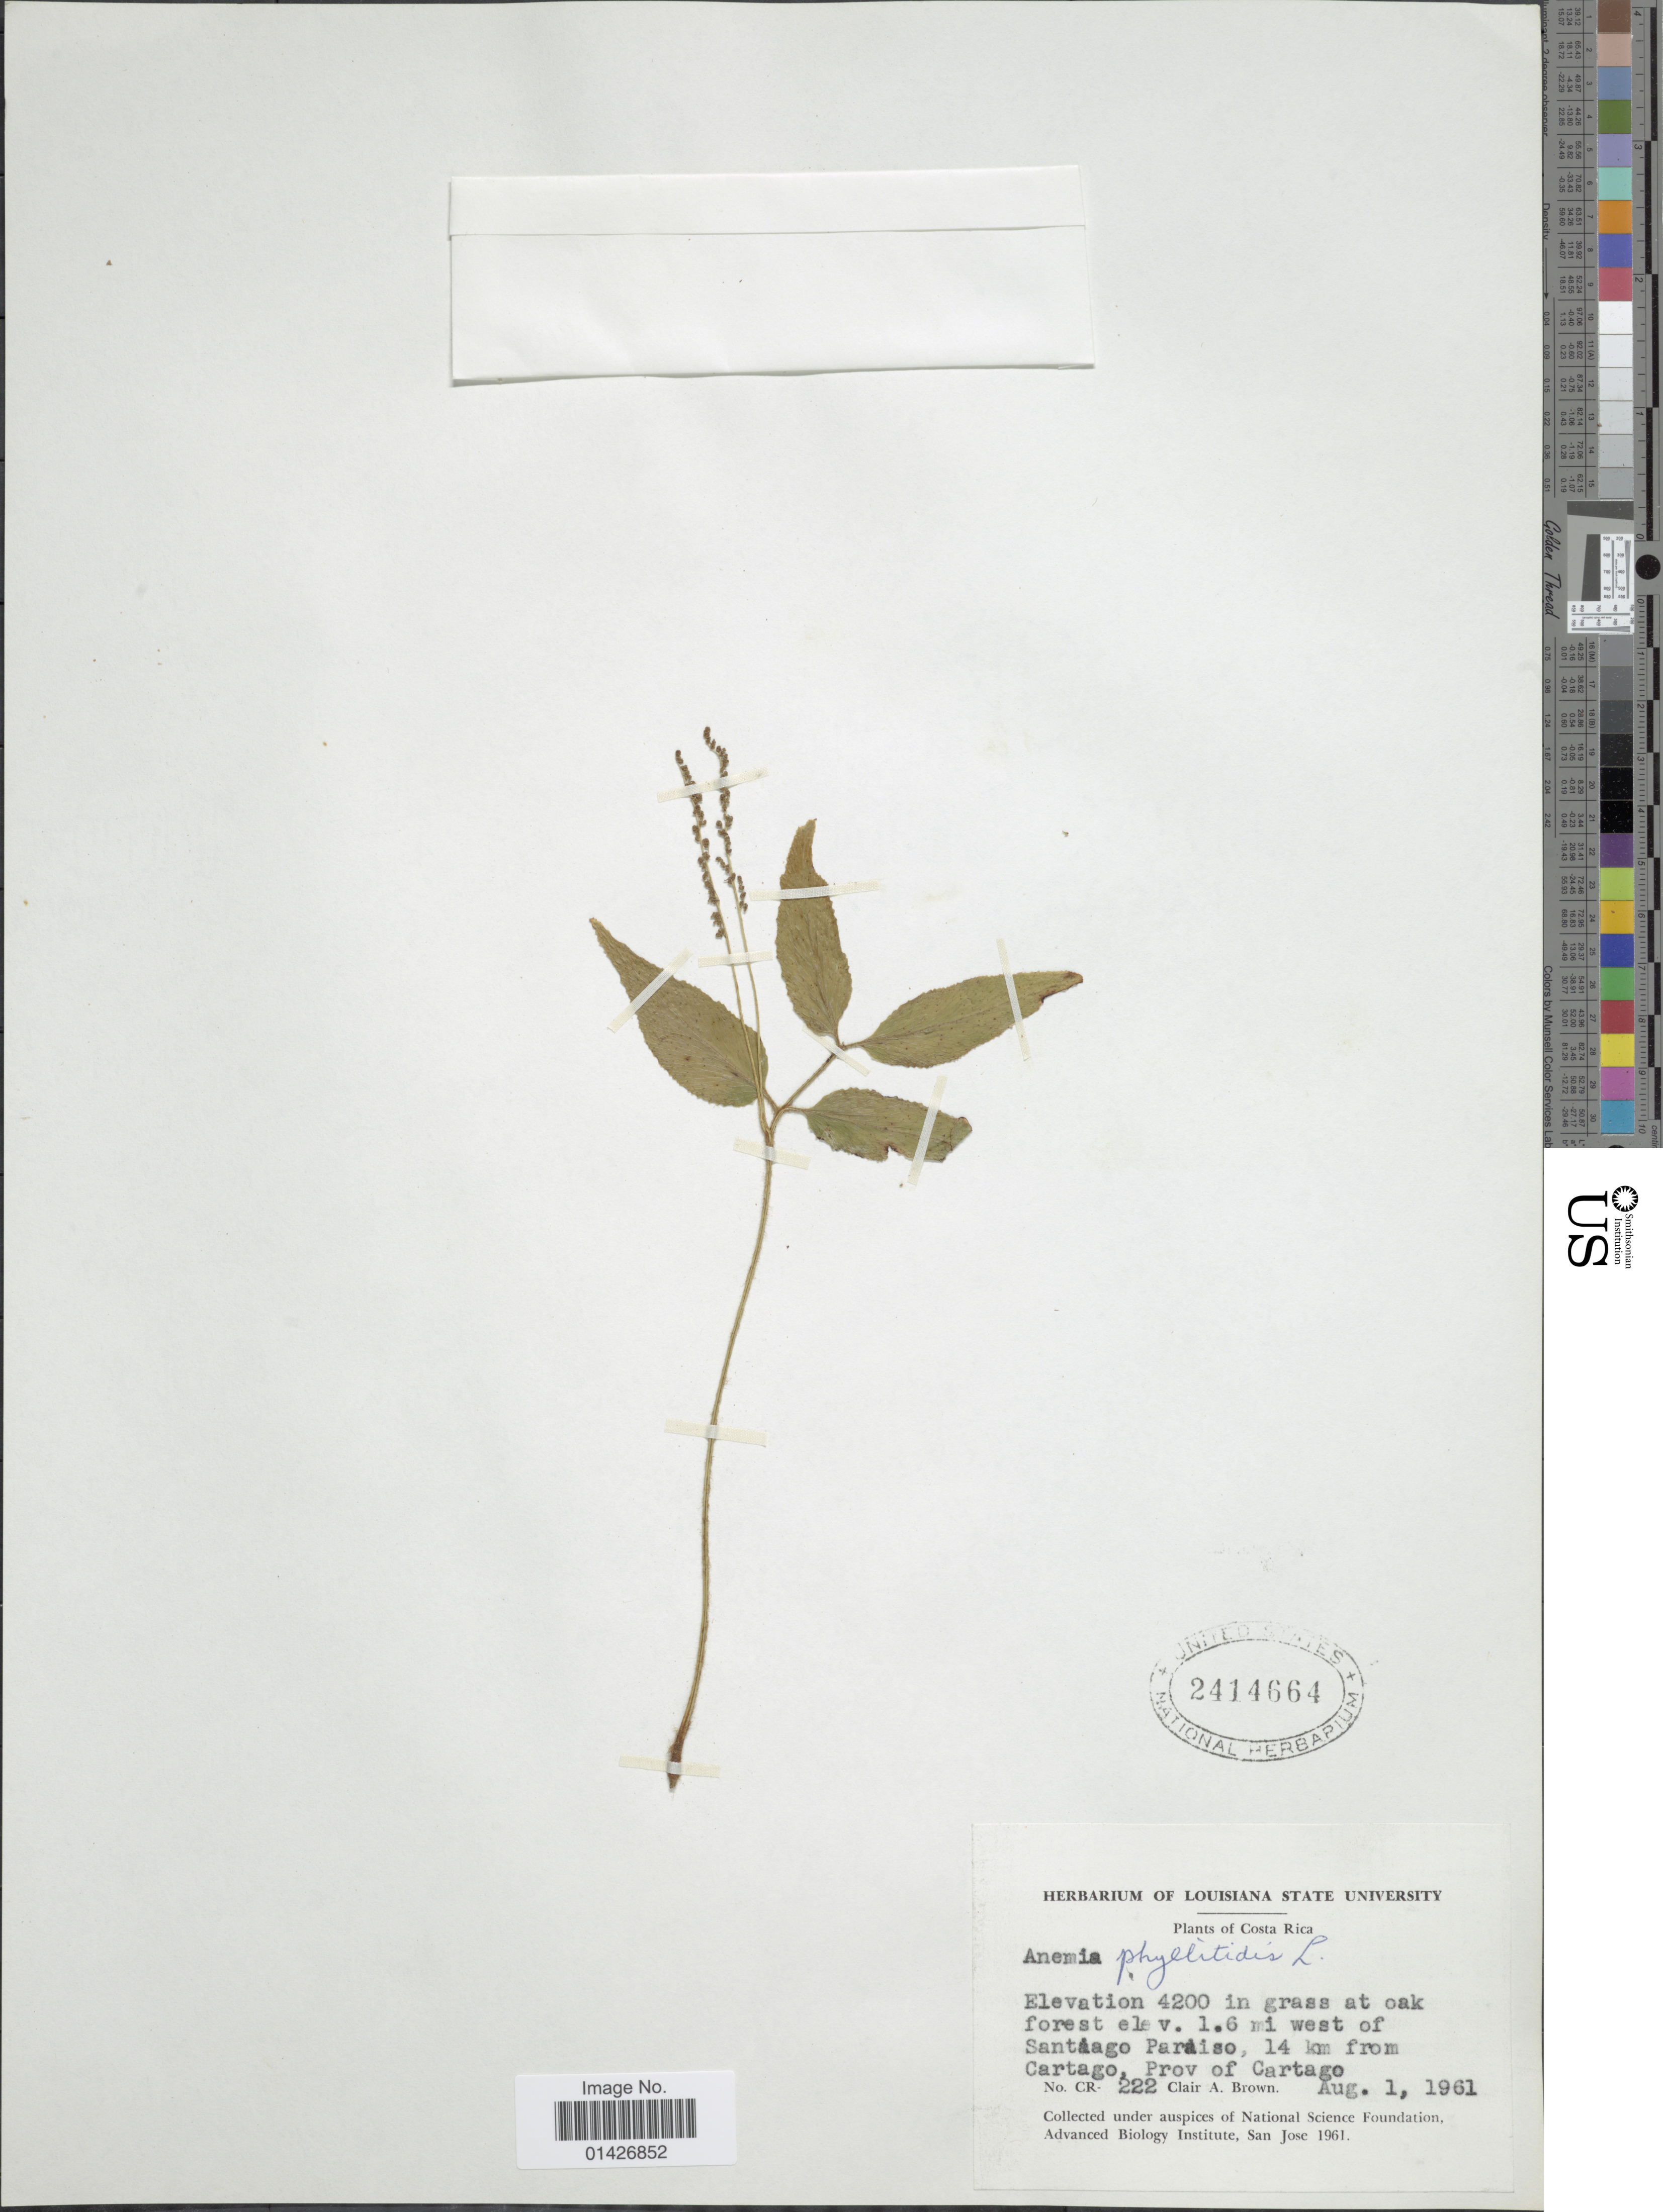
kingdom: Plantae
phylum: Tracheophyta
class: Polypodiopsida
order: Schizaeales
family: Anemiaceae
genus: Anemia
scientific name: Anemia phyllitidis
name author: (L.) Sw.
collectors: C. A. Brown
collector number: CR-222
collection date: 1961-08-01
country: Costa Rica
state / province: Cartago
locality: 1.6 mi west of Santiago Paraiso, 14 km from Cartago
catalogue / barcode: US 2414664